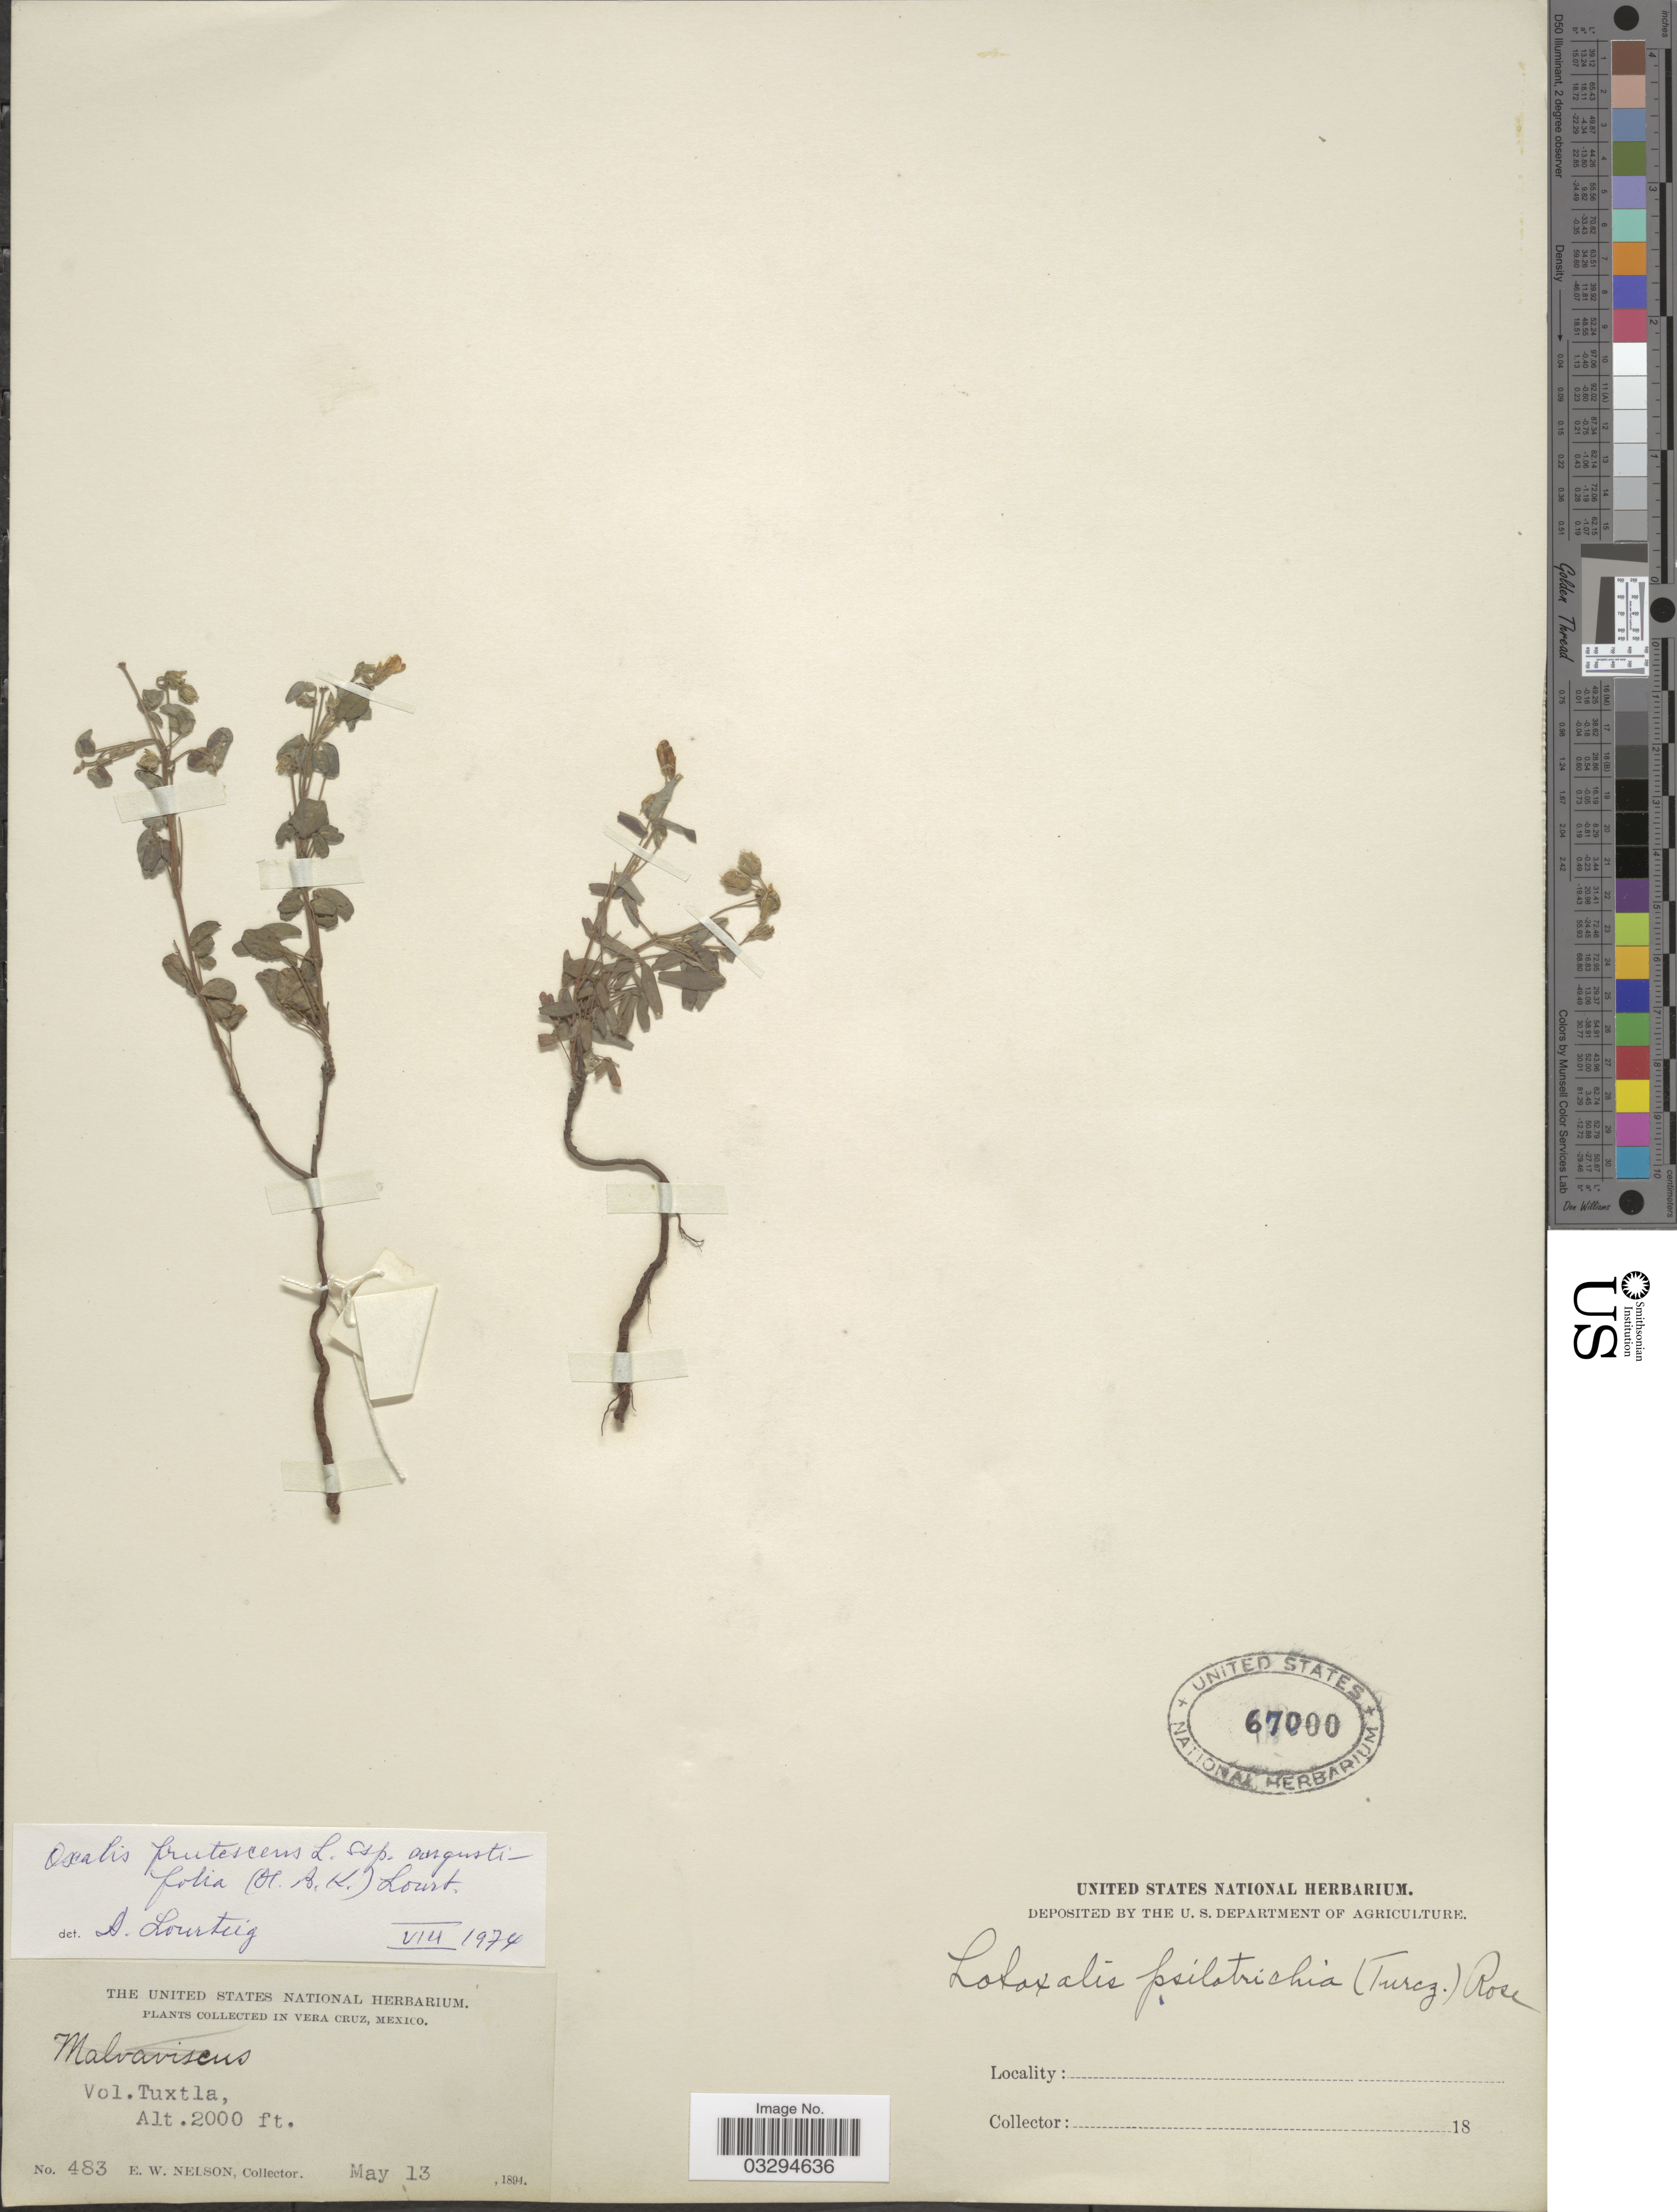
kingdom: Plantae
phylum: Tracheophyta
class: Magnoliopsida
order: Oxalidales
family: Oxalidaceae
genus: Oxalis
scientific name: Oxalis frutescens subsp. angustifolia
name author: (Kunth) Lourteig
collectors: E. W. Nelson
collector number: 483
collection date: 1894-05-13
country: Mexico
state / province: Veracruz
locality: Vera Cruz. Vol. Tuxtla.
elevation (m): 610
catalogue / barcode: US 67000